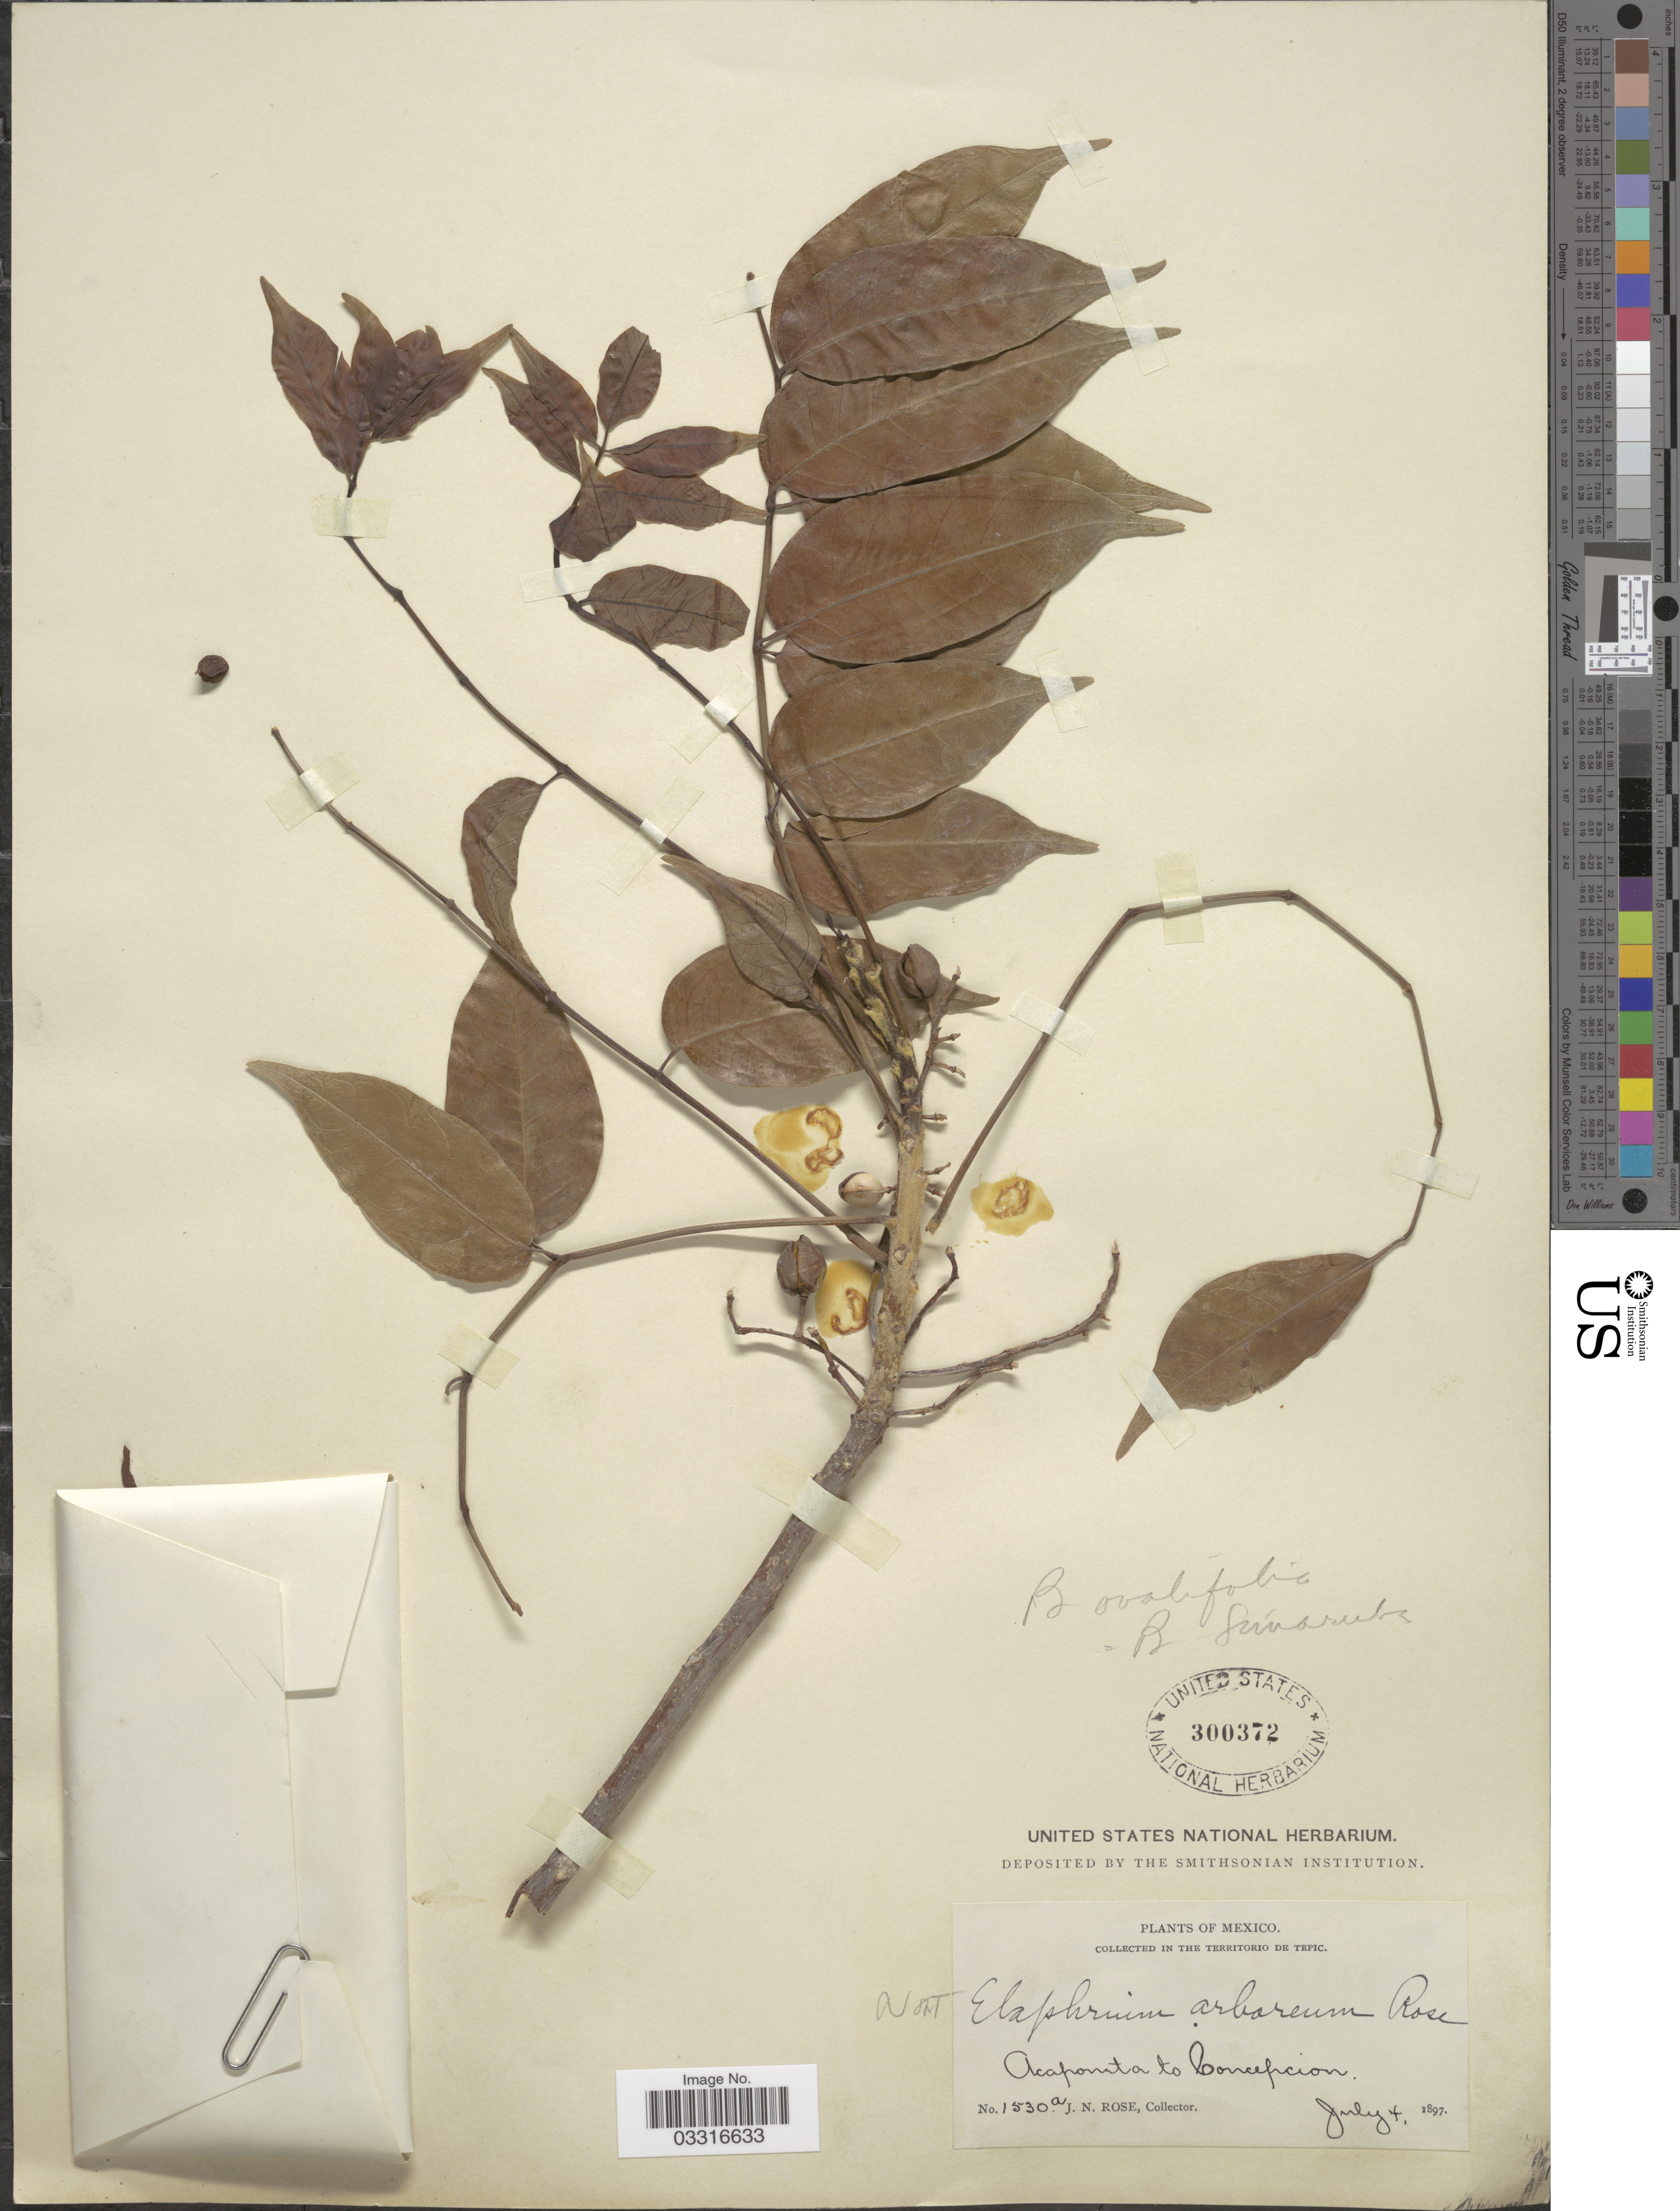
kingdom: Plantae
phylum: Tracheophyta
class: Magnoliopsida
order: Sapindales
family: Burseraceae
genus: Bursera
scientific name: Bursera simaruba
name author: (L.) Sarg.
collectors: J. N. Rose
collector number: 1530a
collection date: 1897-07-04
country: Mexico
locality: In the Territorio de Tepic, Acaponeta to Concepcion.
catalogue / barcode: US 300372